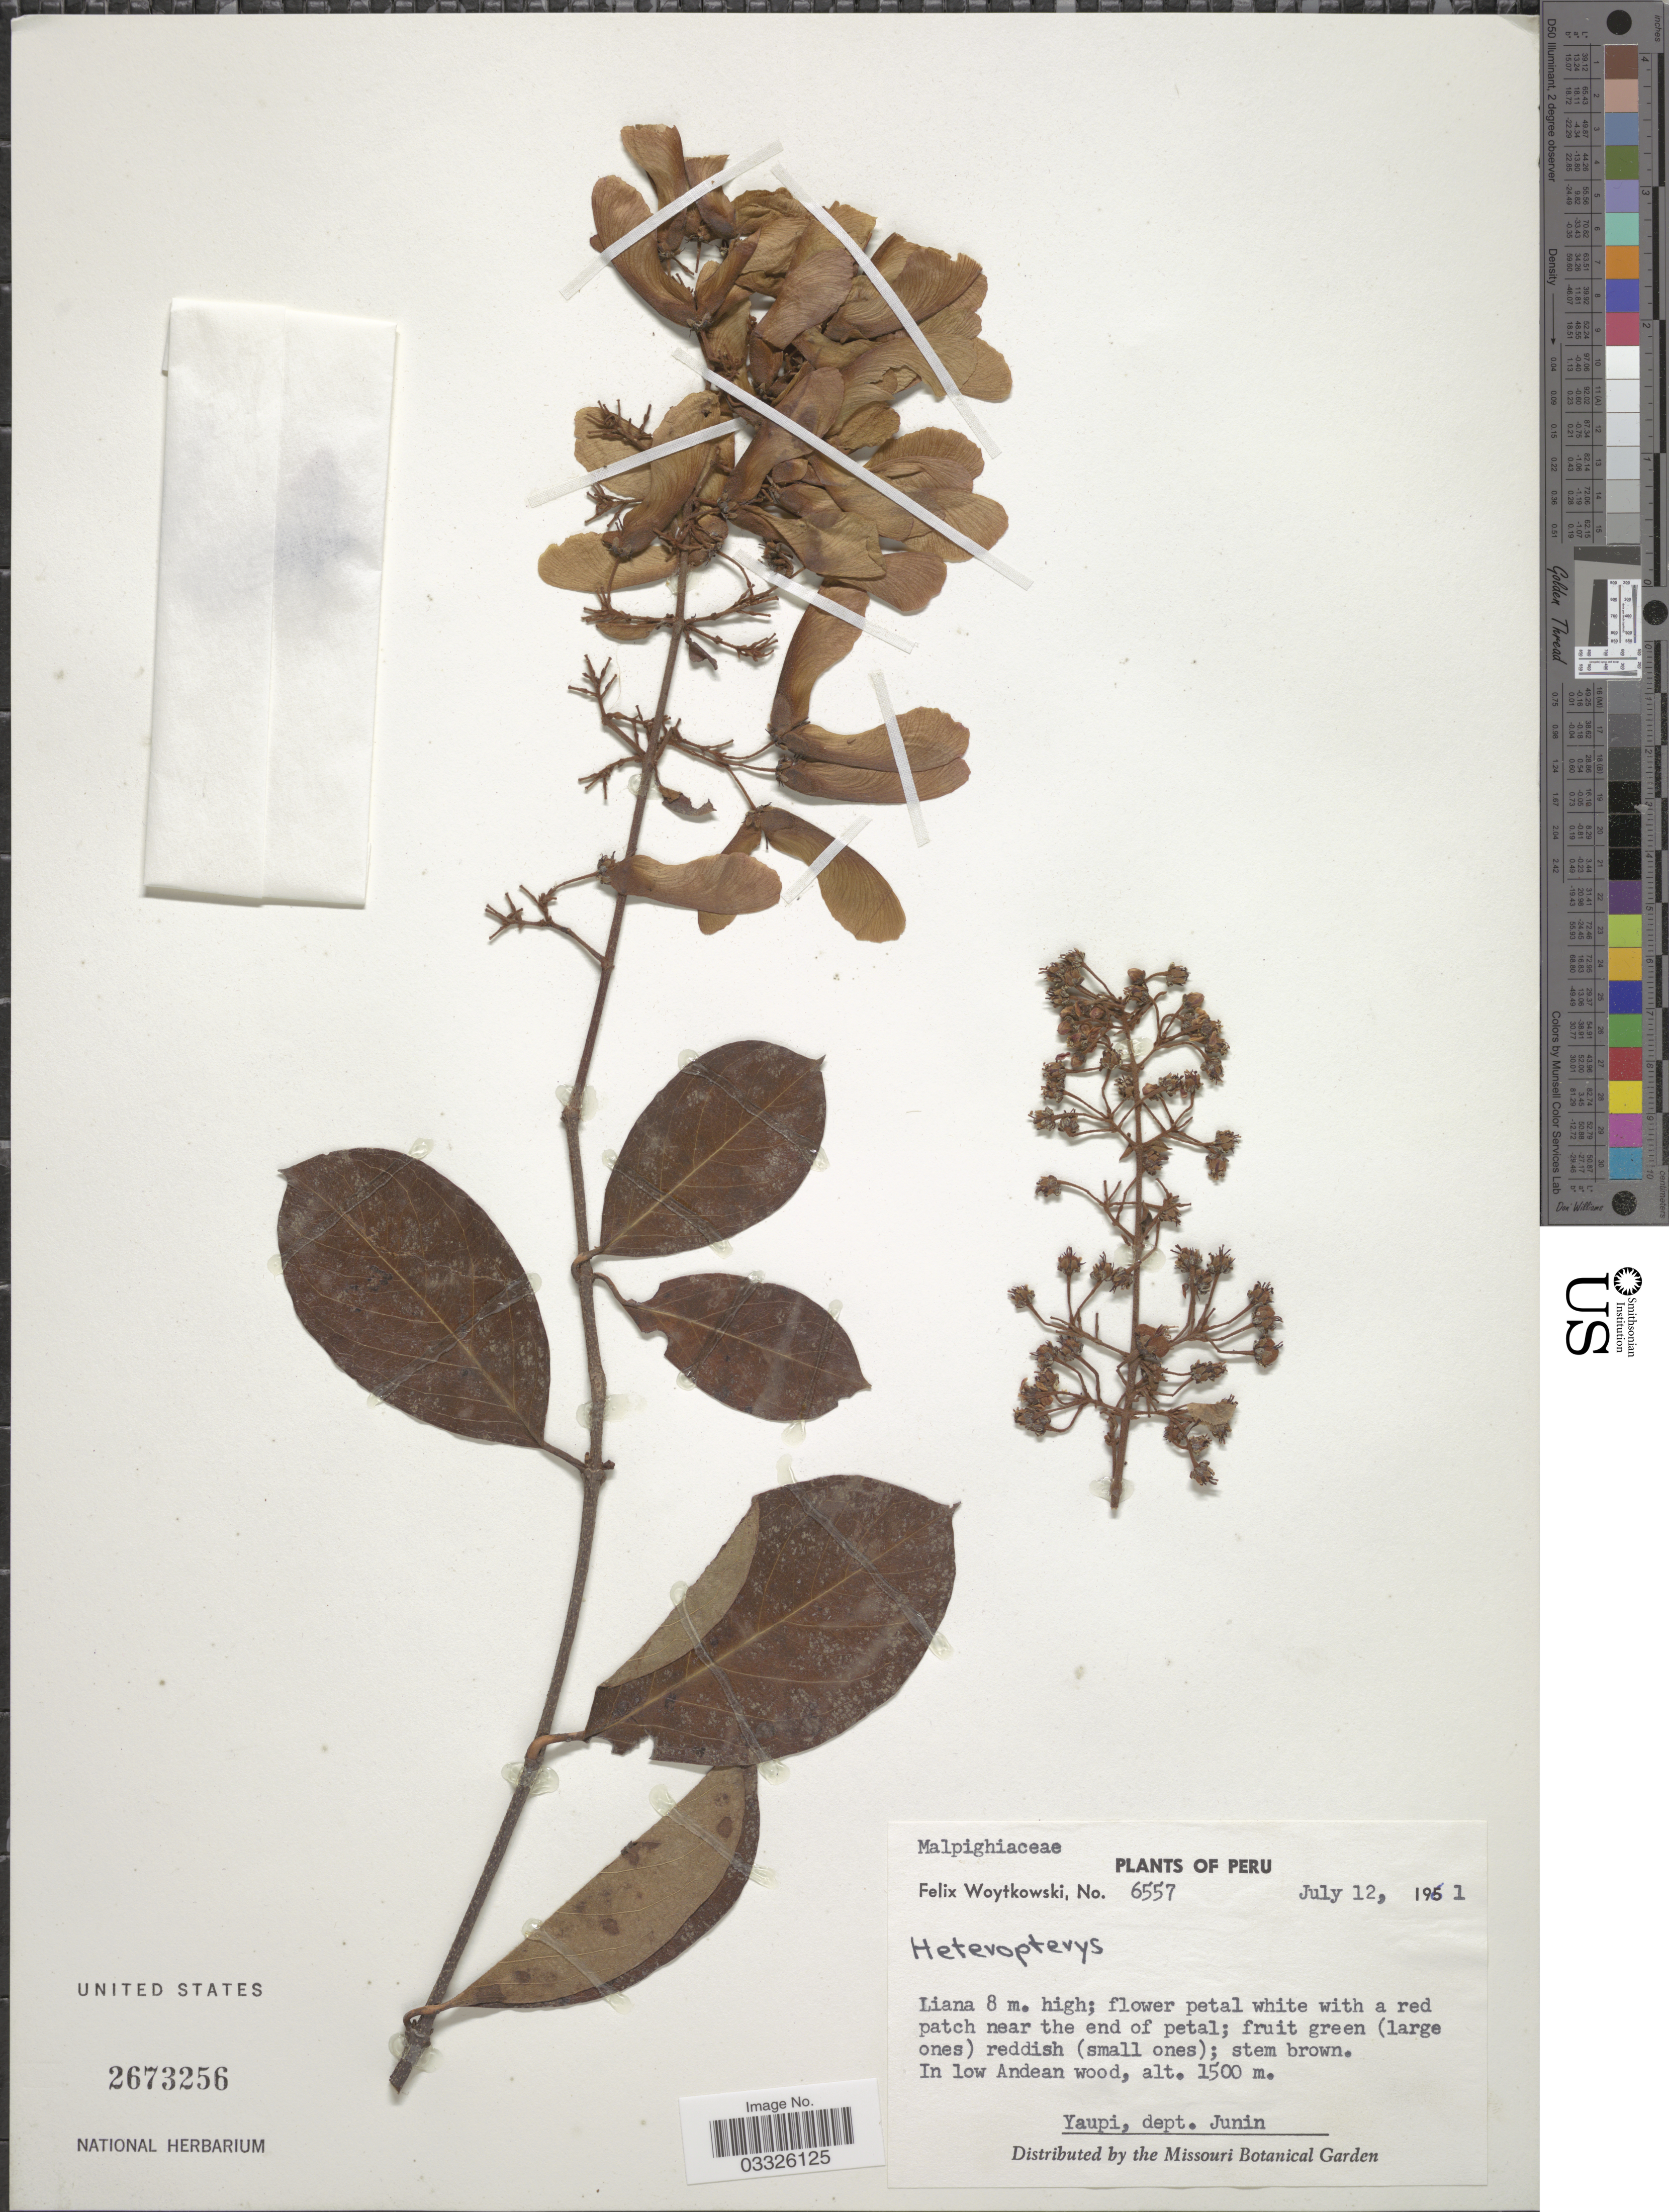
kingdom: Plantae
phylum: Tracheophyta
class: Magnoliopsida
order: Malpighiales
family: Malpighiaceae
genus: Heteropterys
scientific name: Heteropterys sp.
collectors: F. Woytkowski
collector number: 657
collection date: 1961-07-12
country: Peru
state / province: Junín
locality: In low Andean wood. Yuapi, dept. Junin.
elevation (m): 1500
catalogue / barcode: US 2673256